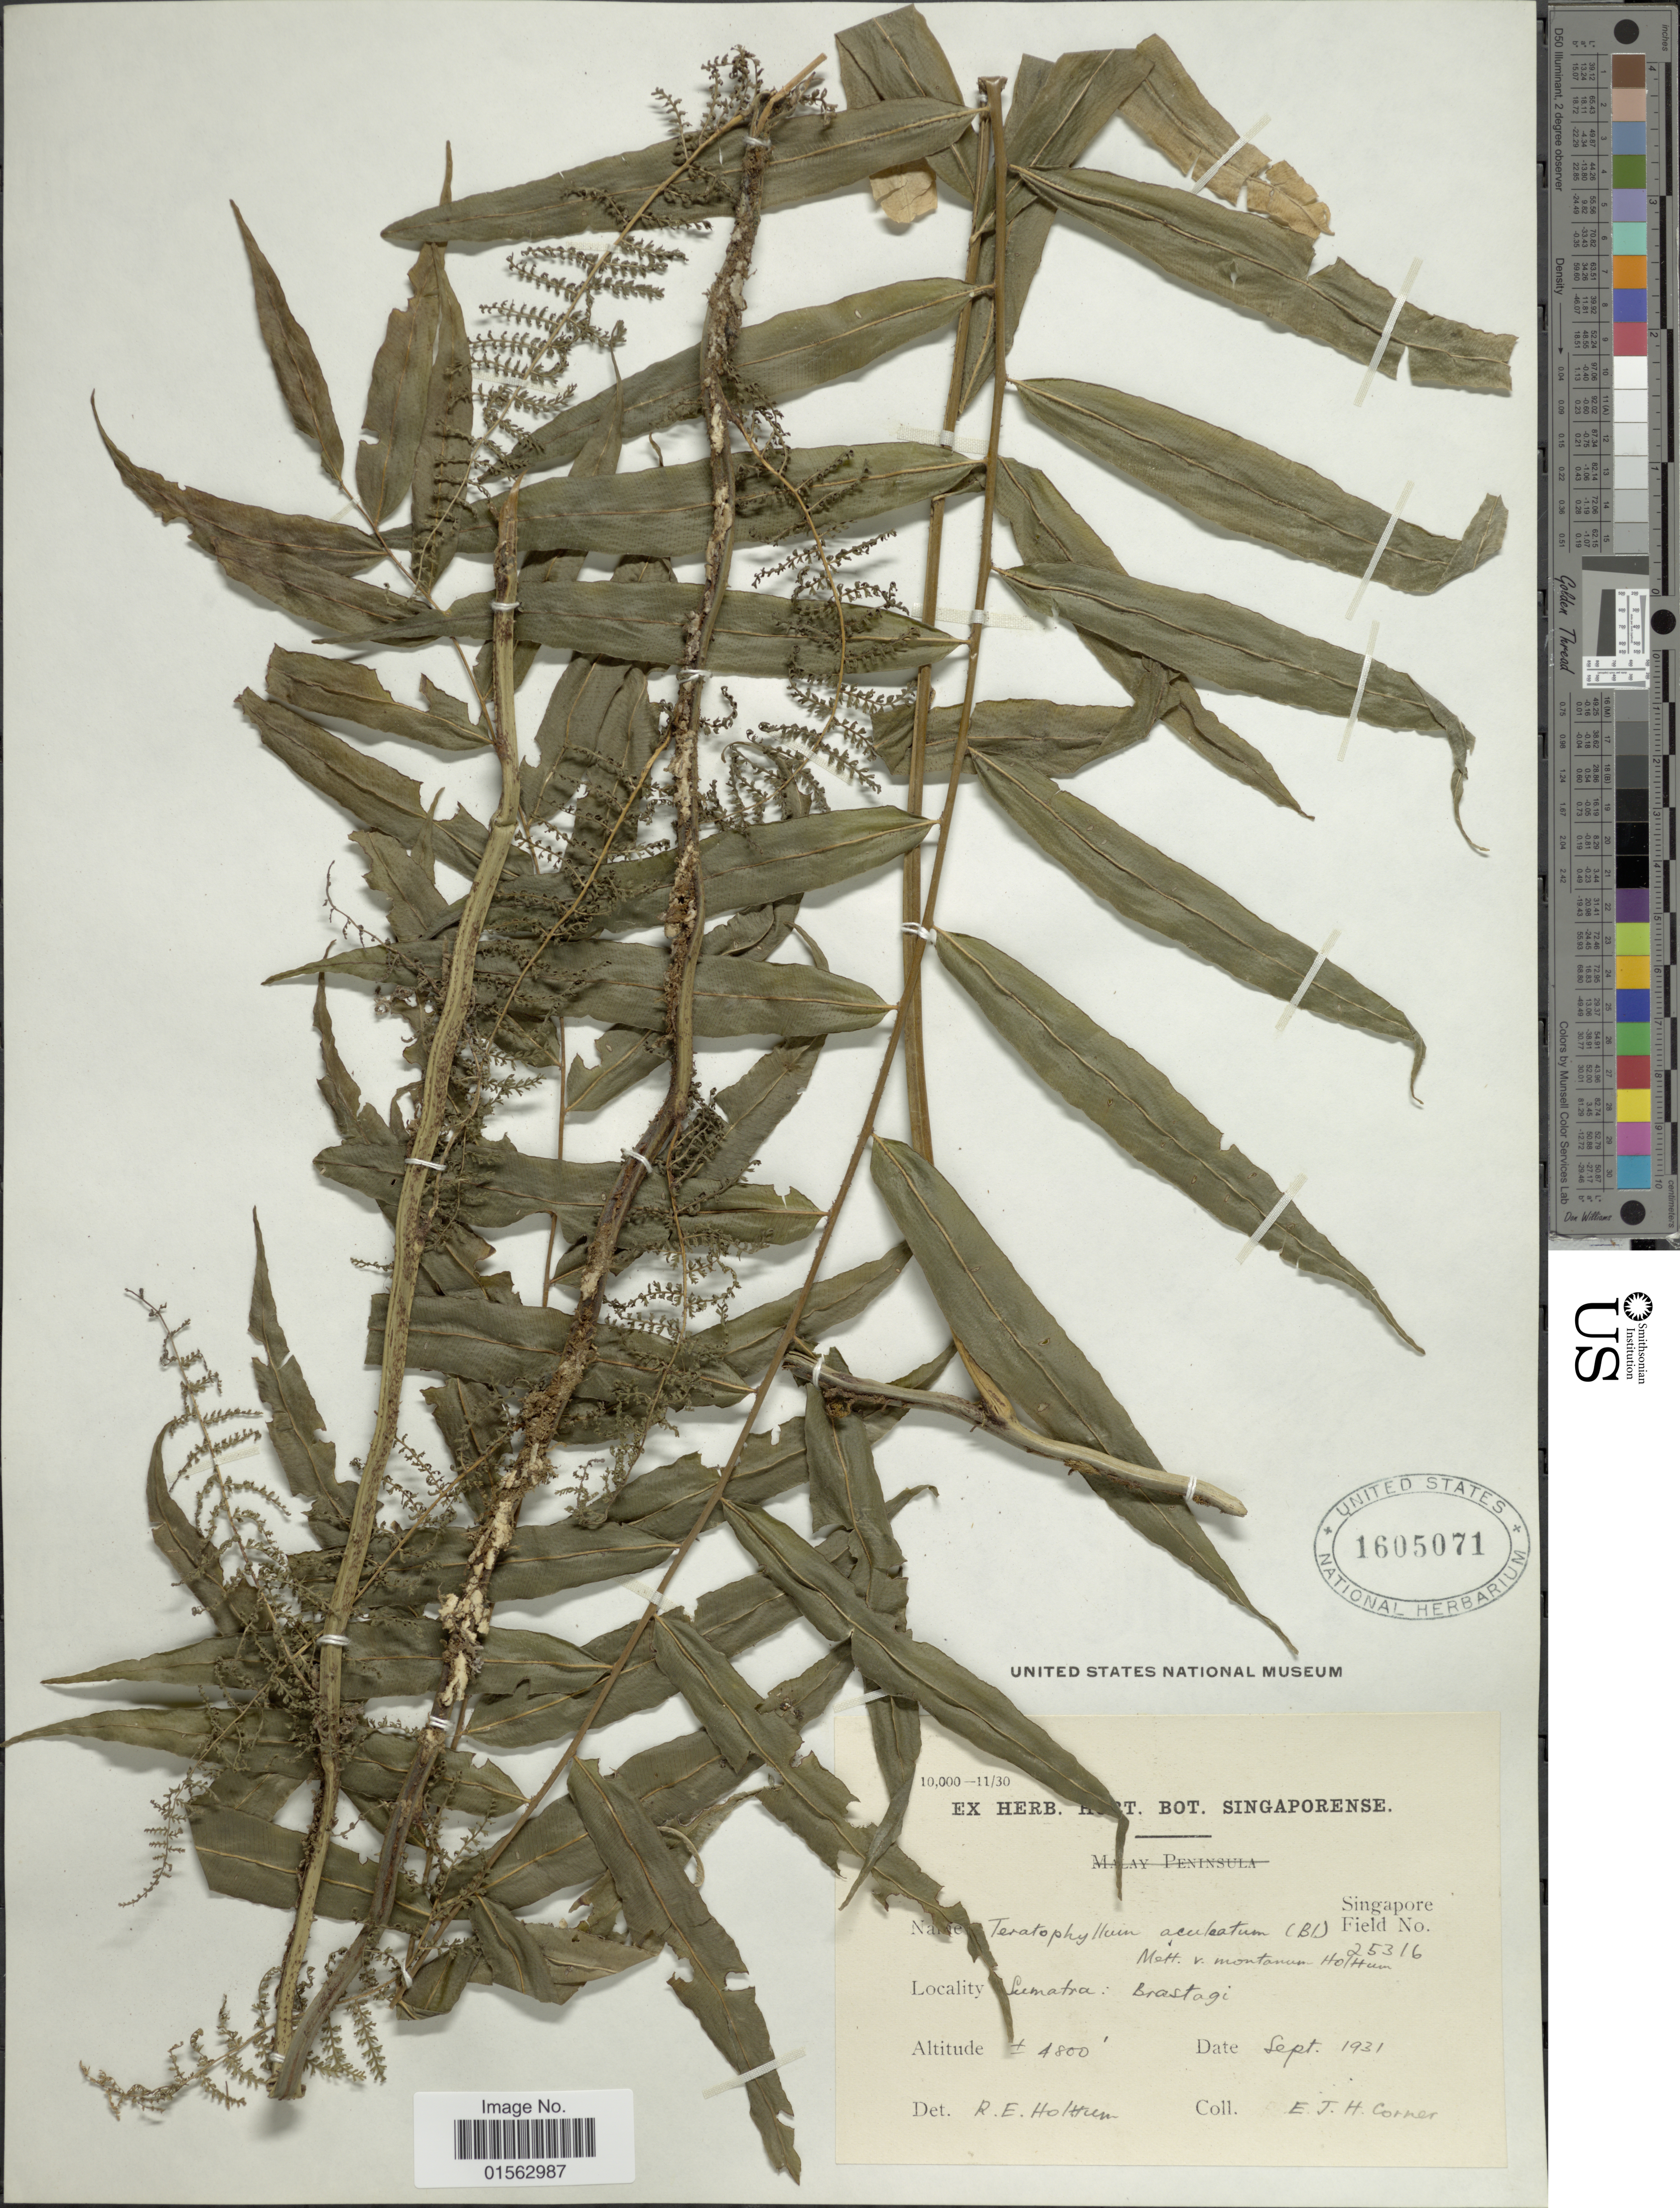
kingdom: Plantae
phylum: Tracheophyta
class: Polypodiopsida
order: Polypodiales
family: Dryopteridaceae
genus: Teratophyllum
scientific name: Teratophyllum aculeatum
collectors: E. Corner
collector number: Singapore Field 25316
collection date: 1931-09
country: Indonesia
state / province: Sumatra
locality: Brostagi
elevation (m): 1463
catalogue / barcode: US 1605071